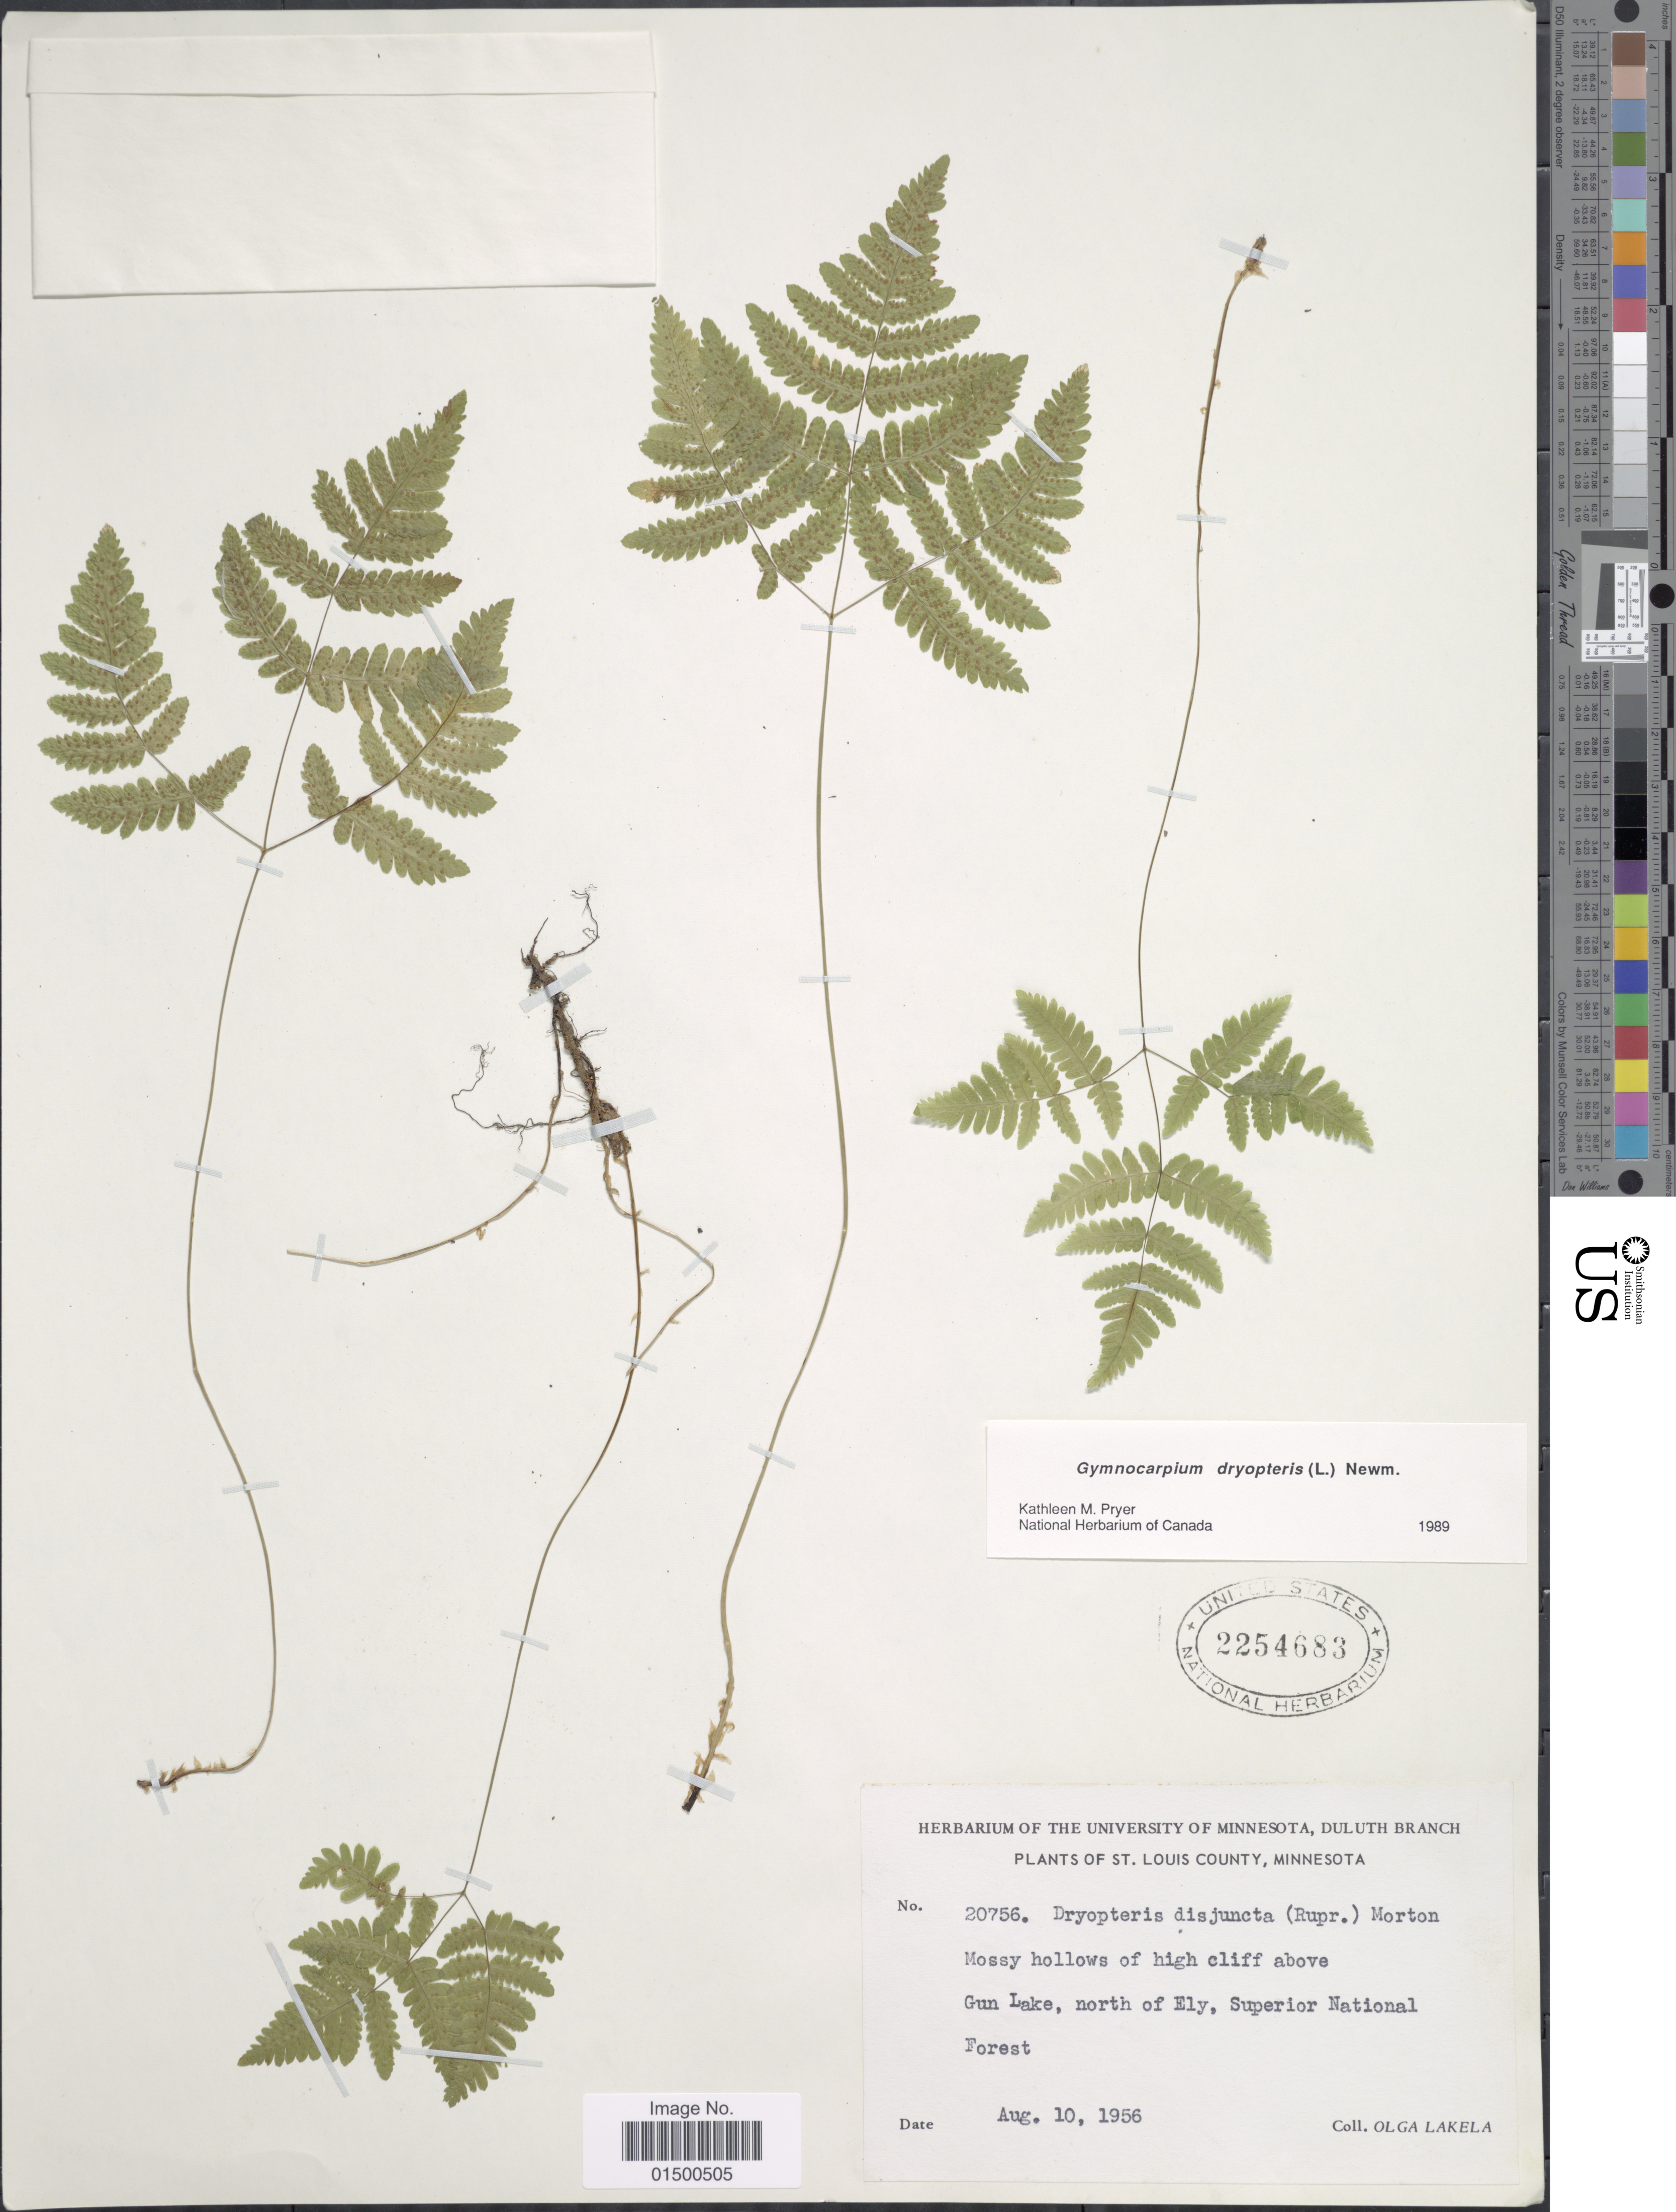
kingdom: Plantae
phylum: Tracheophyta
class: Polypodiopsida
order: Polypodiales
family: Cystopteridaceae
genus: Gymnocarpium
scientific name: Gymnocarpium dryopteris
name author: (L.) Newman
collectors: O. K. Lakela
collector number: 20756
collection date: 1956-08-10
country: United States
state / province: Minnesota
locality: St. Louis County, mossy hollows of high cliff above Gun Lake, north of Ely, Superior National Forest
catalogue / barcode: US 2254683